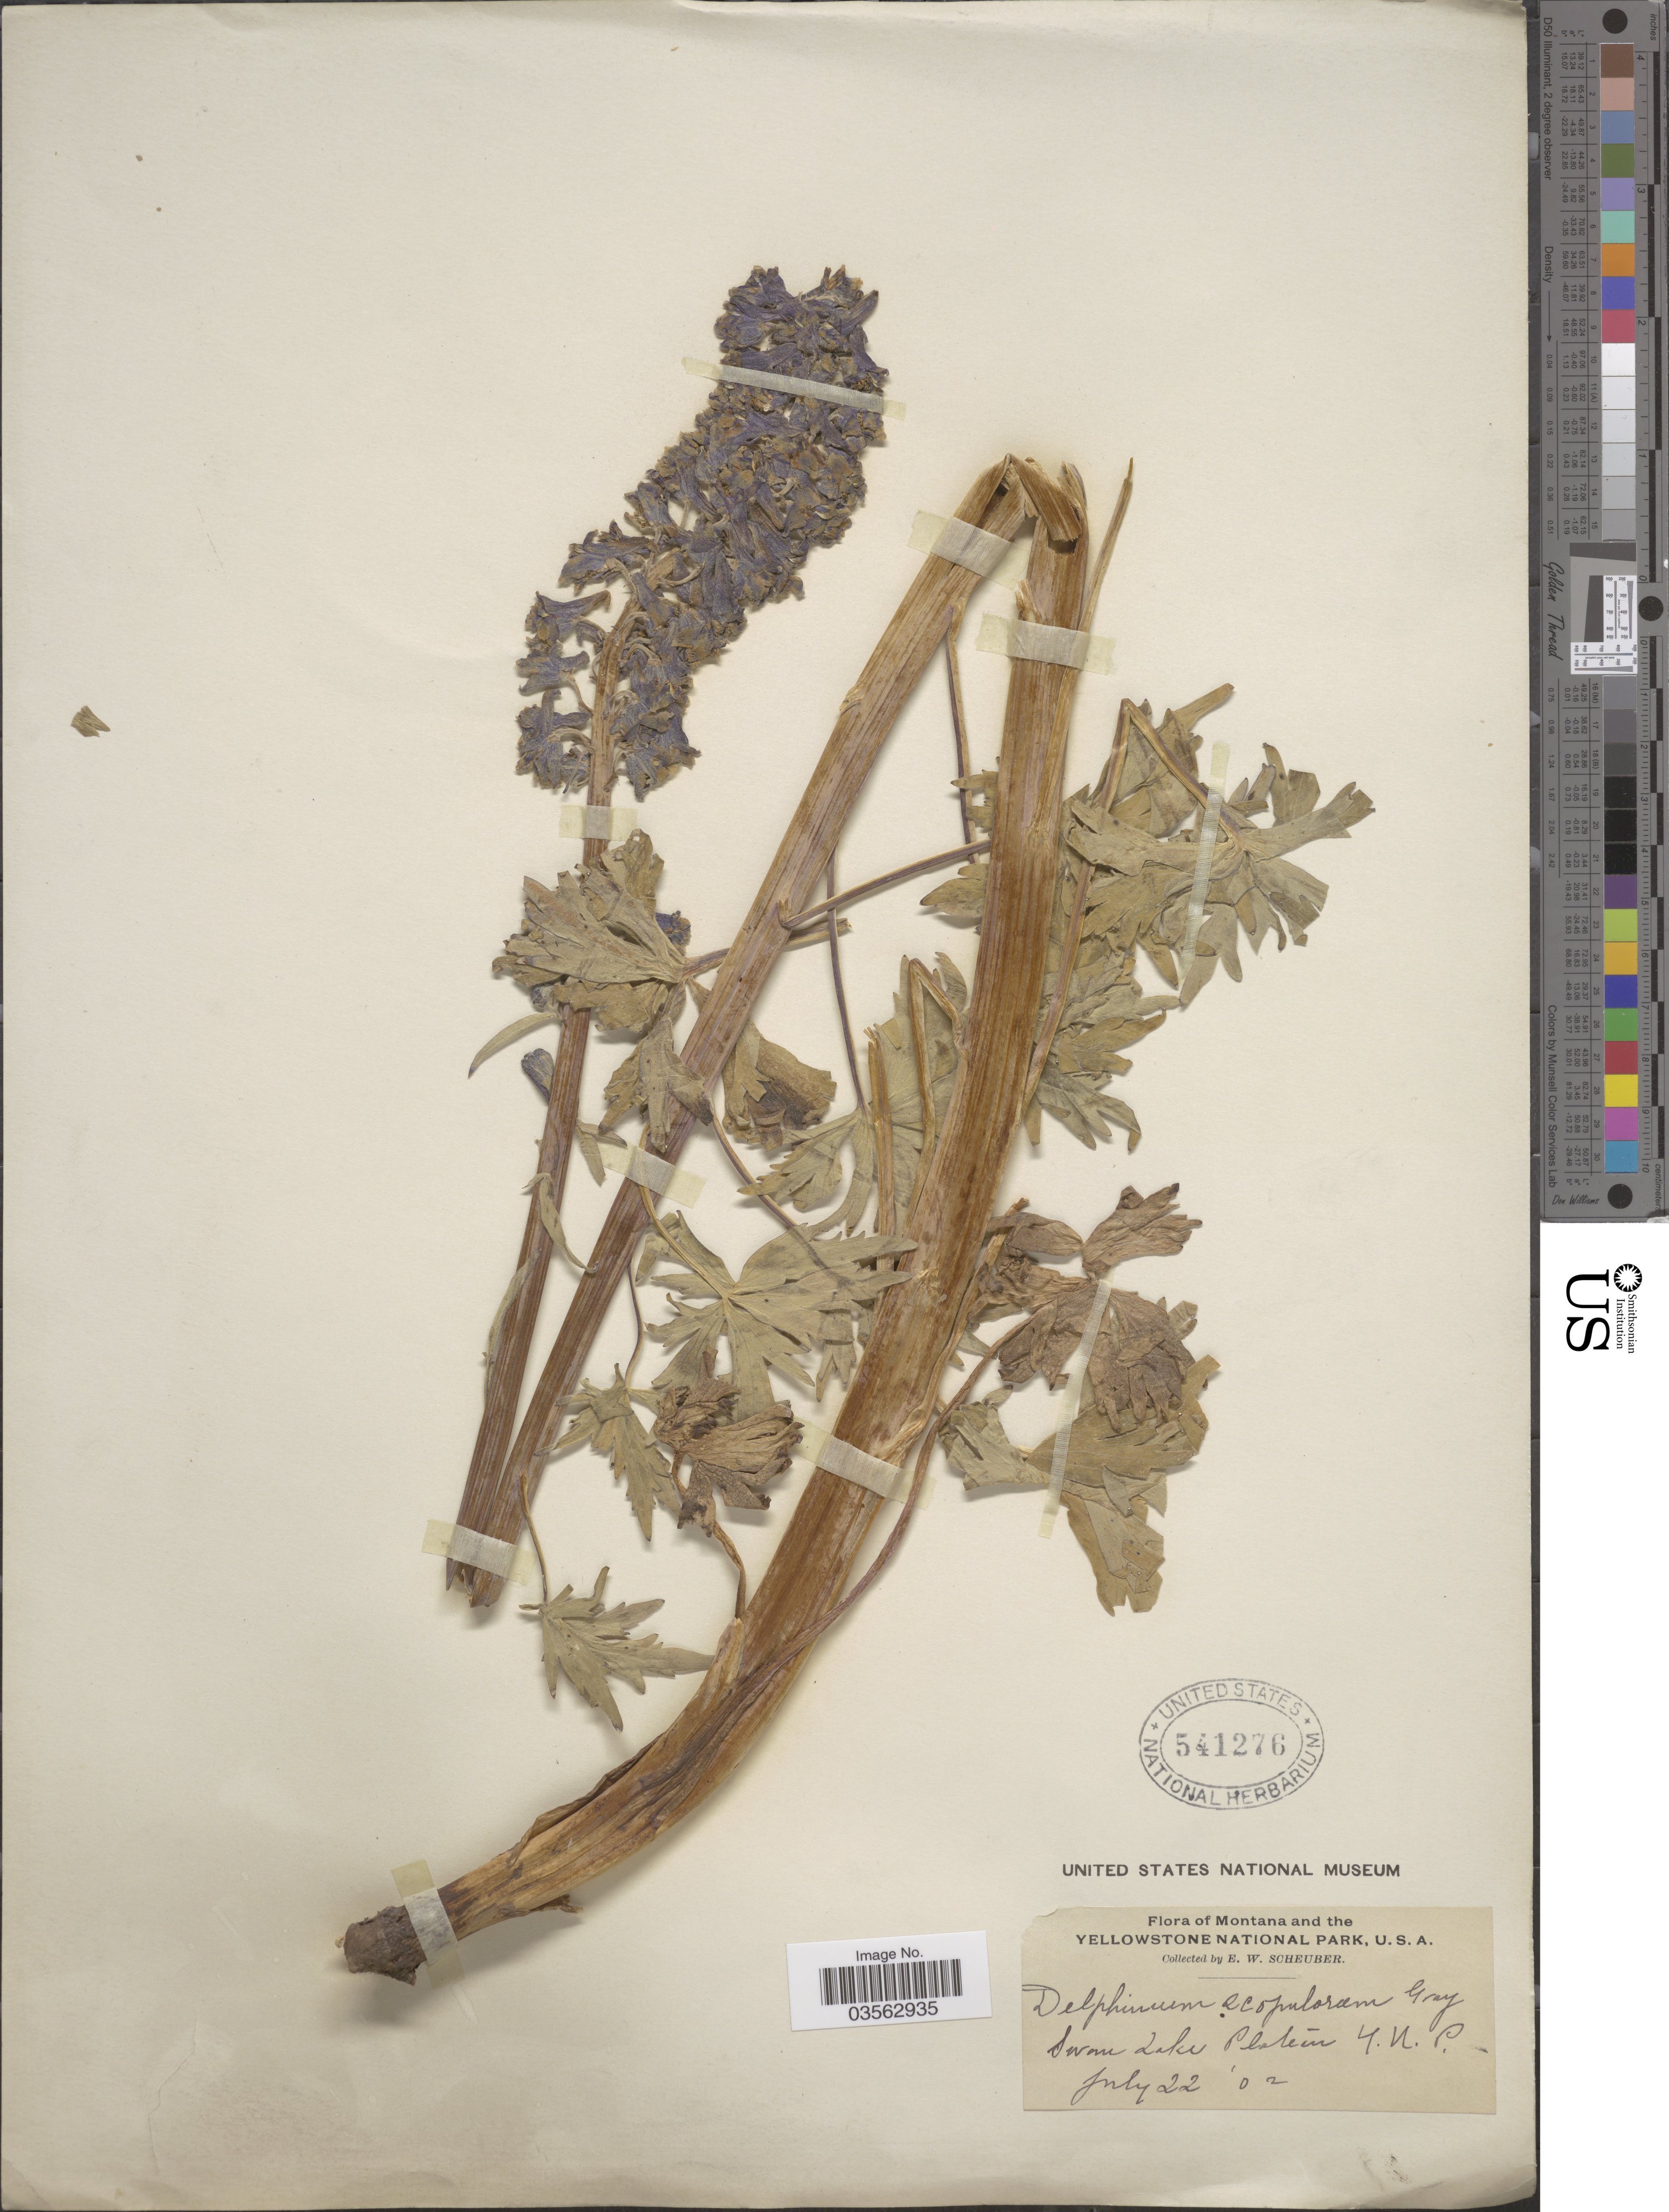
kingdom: Plantae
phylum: Tracheophyta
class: Magnoliopsida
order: Ranunculales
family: Ranunculaceae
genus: Delphinium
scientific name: Delphinium cucullatum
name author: E. Nelson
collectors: E. Scheuber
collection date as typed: Transcribed d/m/y: 22/7/2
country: United States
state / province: Wyoming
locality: Swan Lake Plateau. Y. N. P. Yellowstone National Park.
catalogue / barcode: US 541276